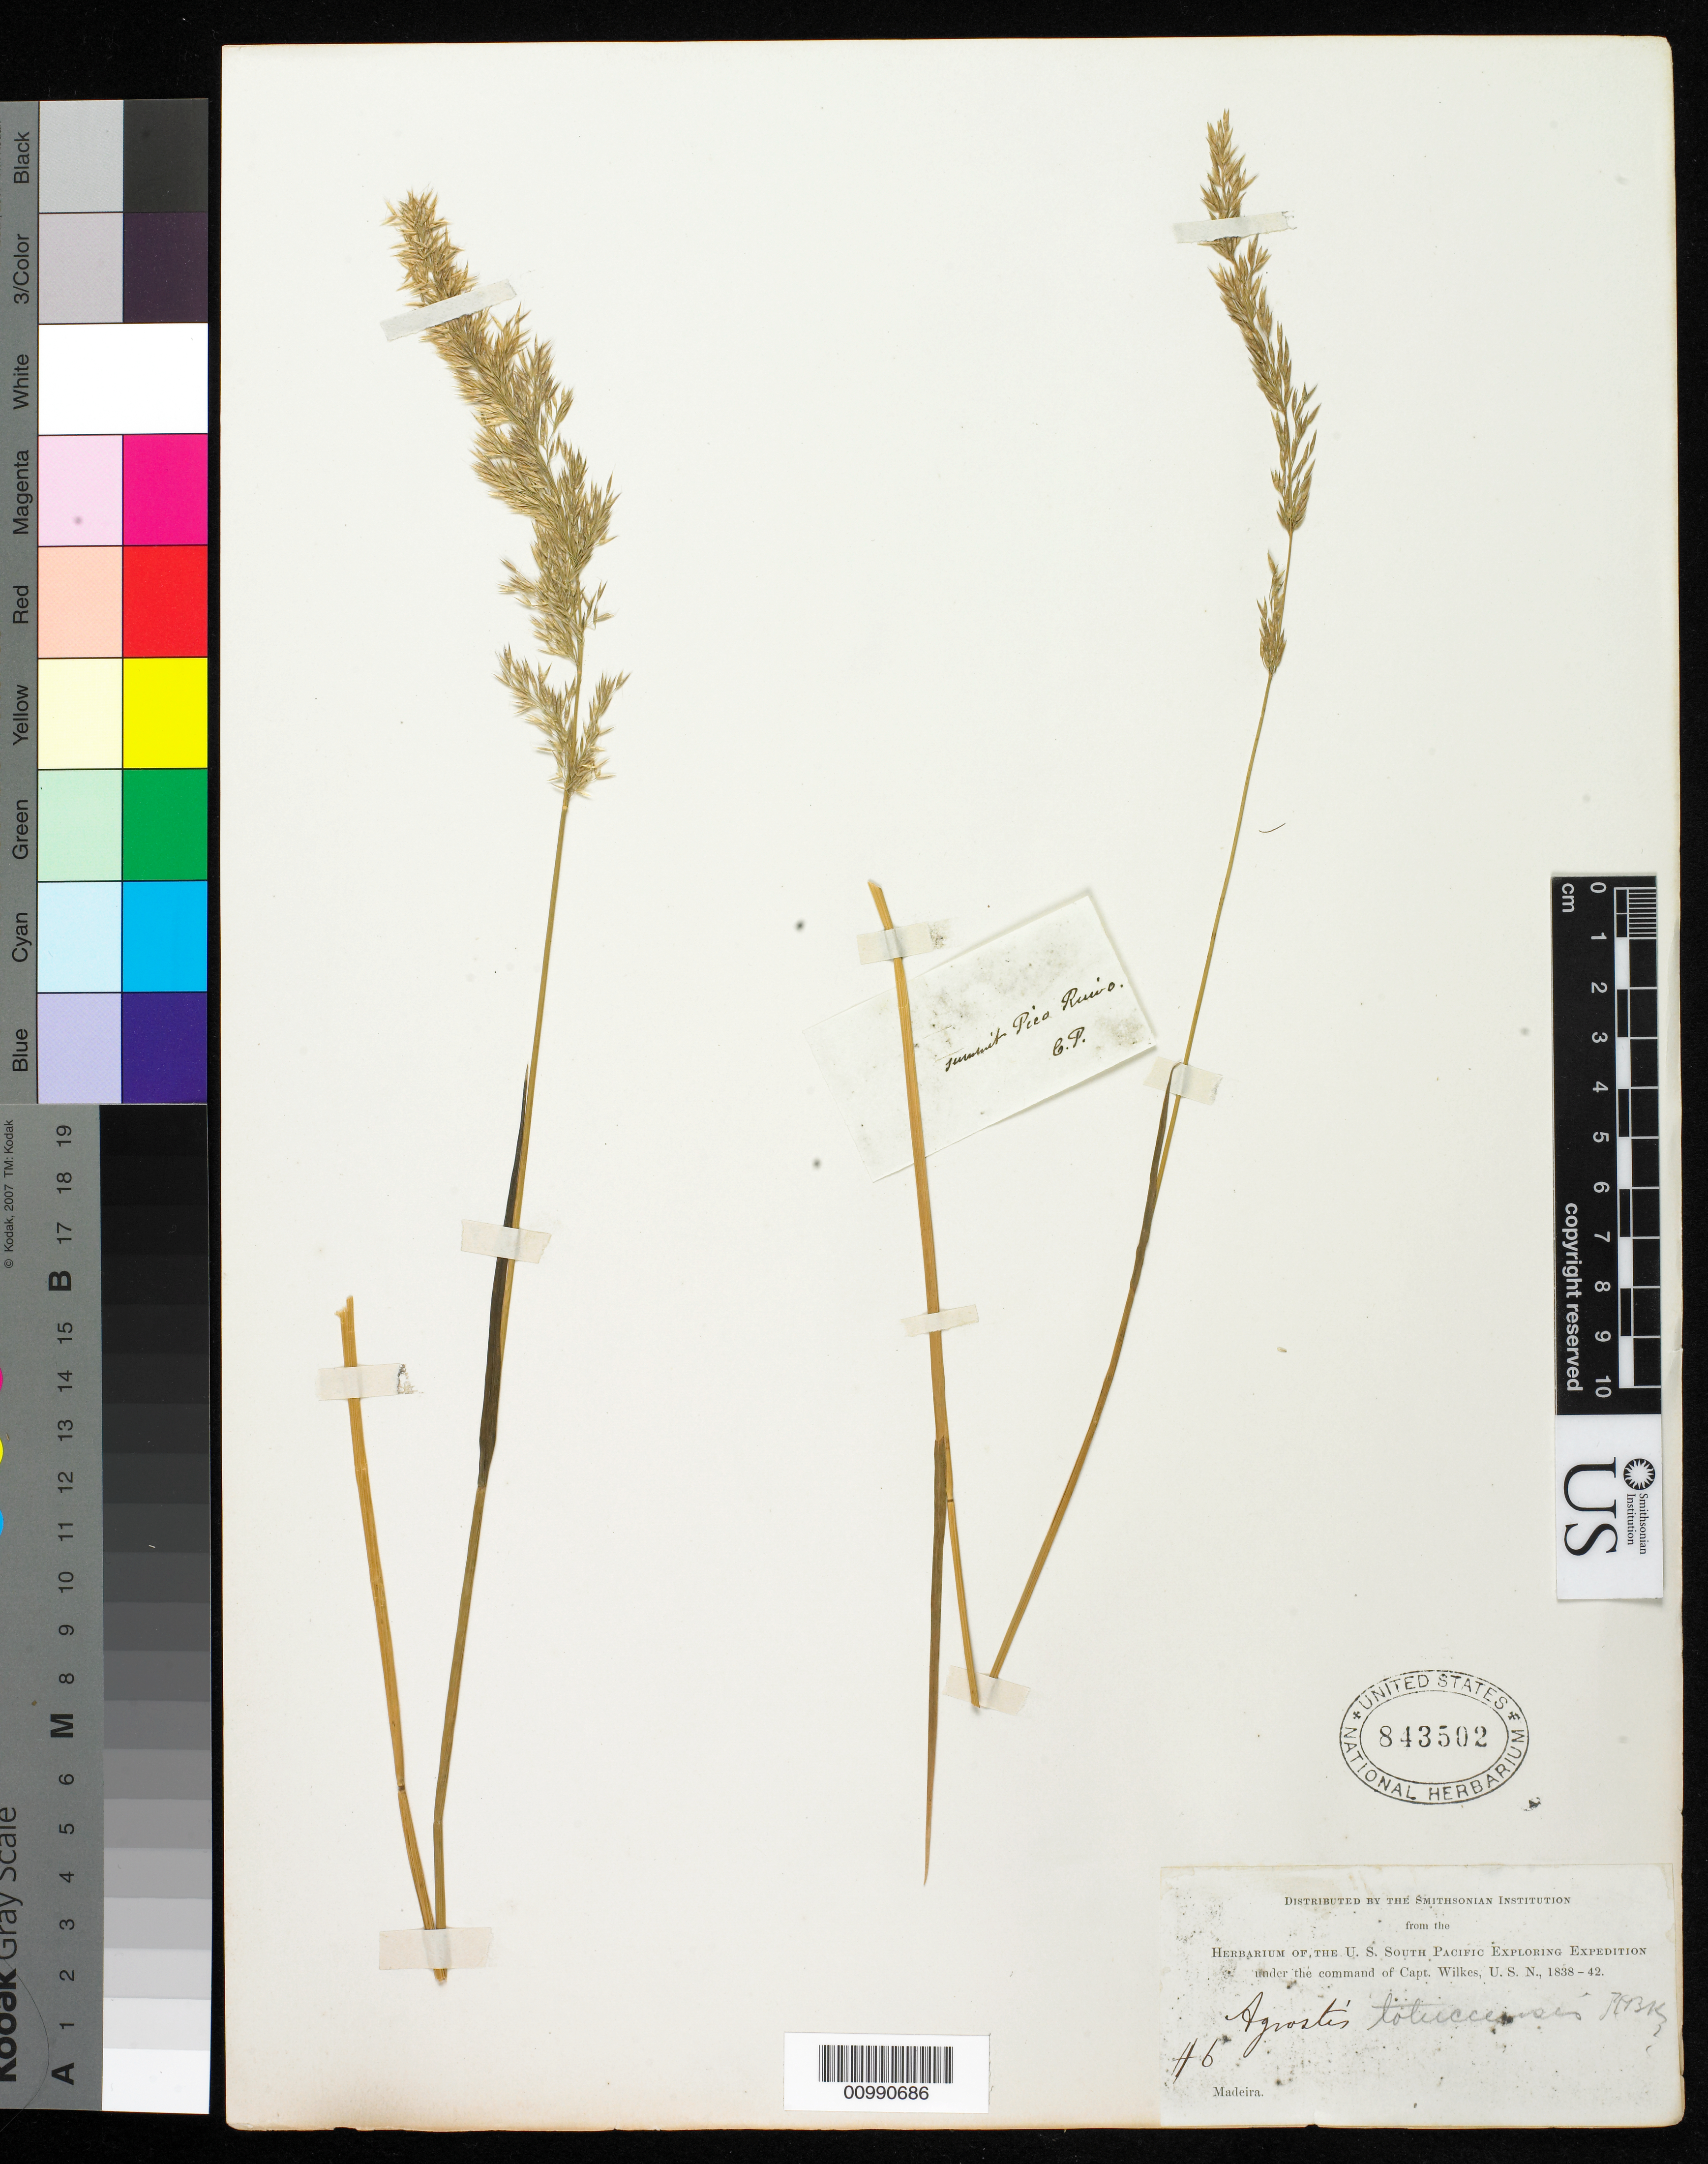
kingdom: Plantae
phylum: Tracheophyta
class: Liliopsida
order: Poales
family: Poaceae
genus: Agrostis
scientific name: Agrostis sp.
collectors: Wilkes Explor. Exped.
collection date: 1838/1842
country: Portugal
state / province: Madeira (Aut. Reg.)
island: Madeira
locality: Funchal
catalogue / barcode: US 843502